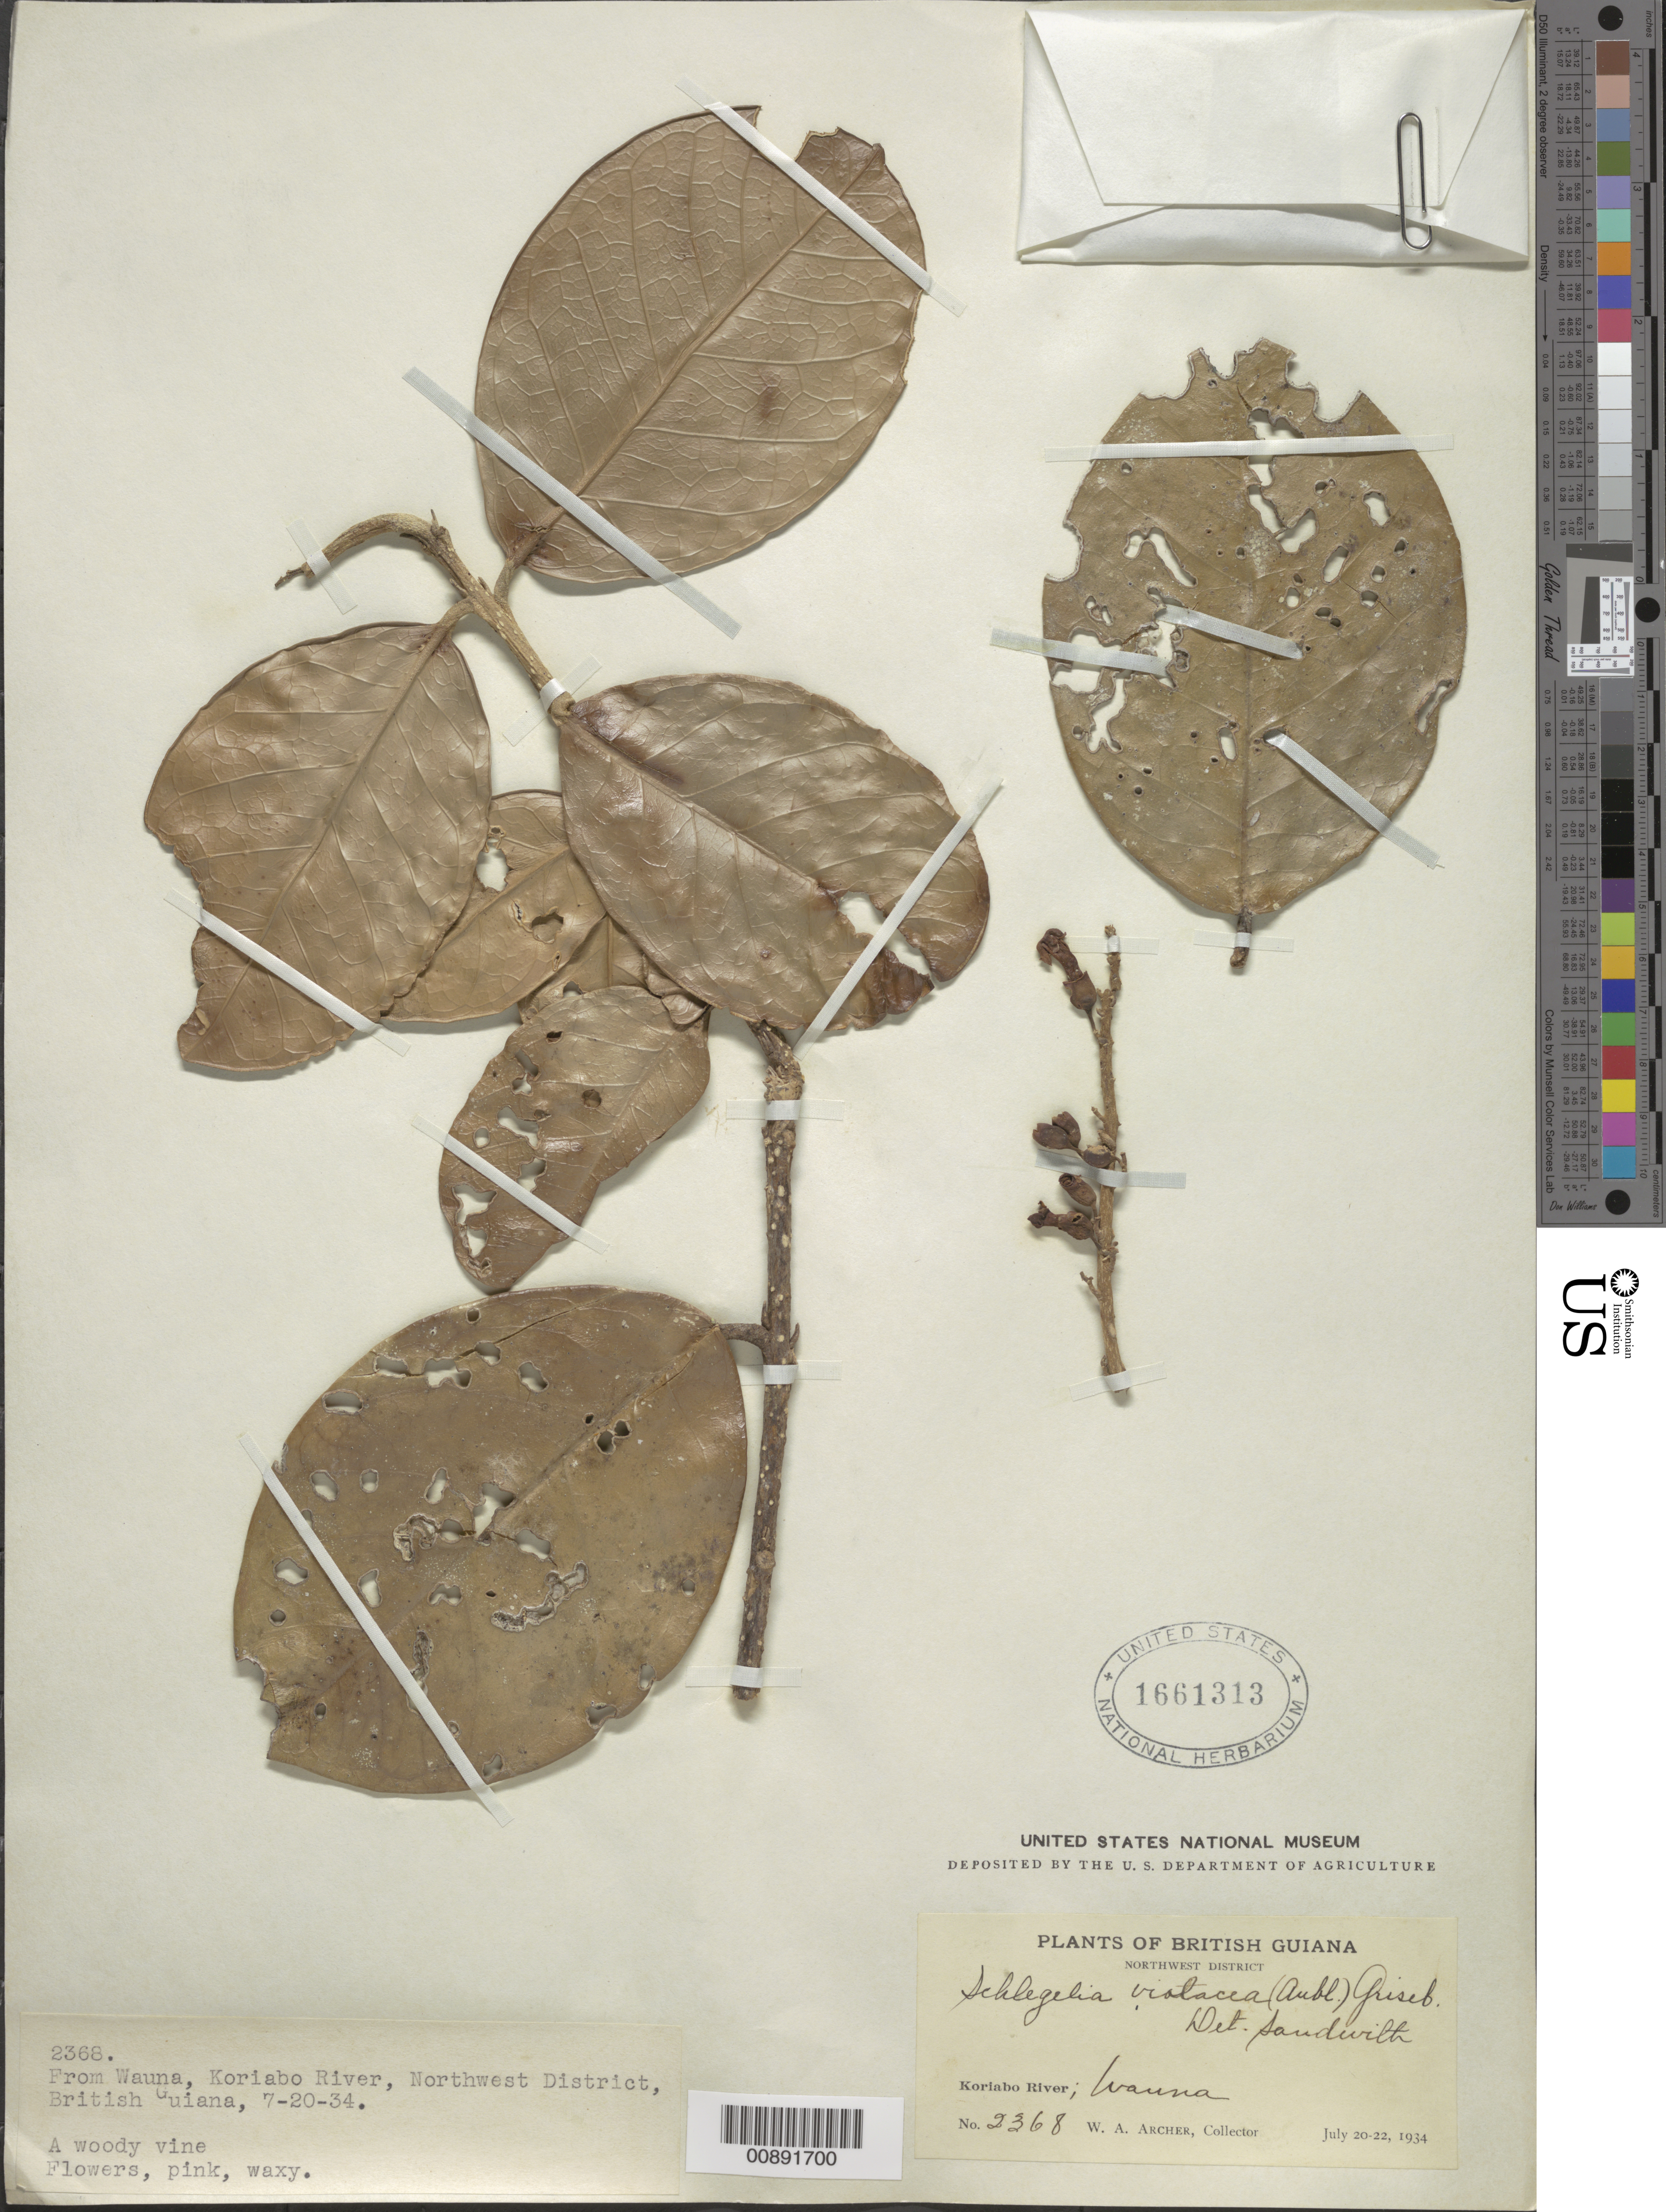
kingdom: Plantae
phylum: Tracheophyta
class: Magnoliopsida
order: Lamiales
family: Schlegeliaceae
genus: Schlegelia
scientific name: Schlegelia violacea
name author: (Aubl.) Griseb.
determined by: Sandwith, N. Y.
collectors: W. A. Archer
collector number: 2368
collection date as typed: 20-Jul-34 to 22-Jul-34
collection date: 1934-07-20/1934-07-22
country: Guyana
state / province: Barima-Waini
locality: Koriabo R., Wauna, NW Dist.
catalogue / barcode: US 1661313